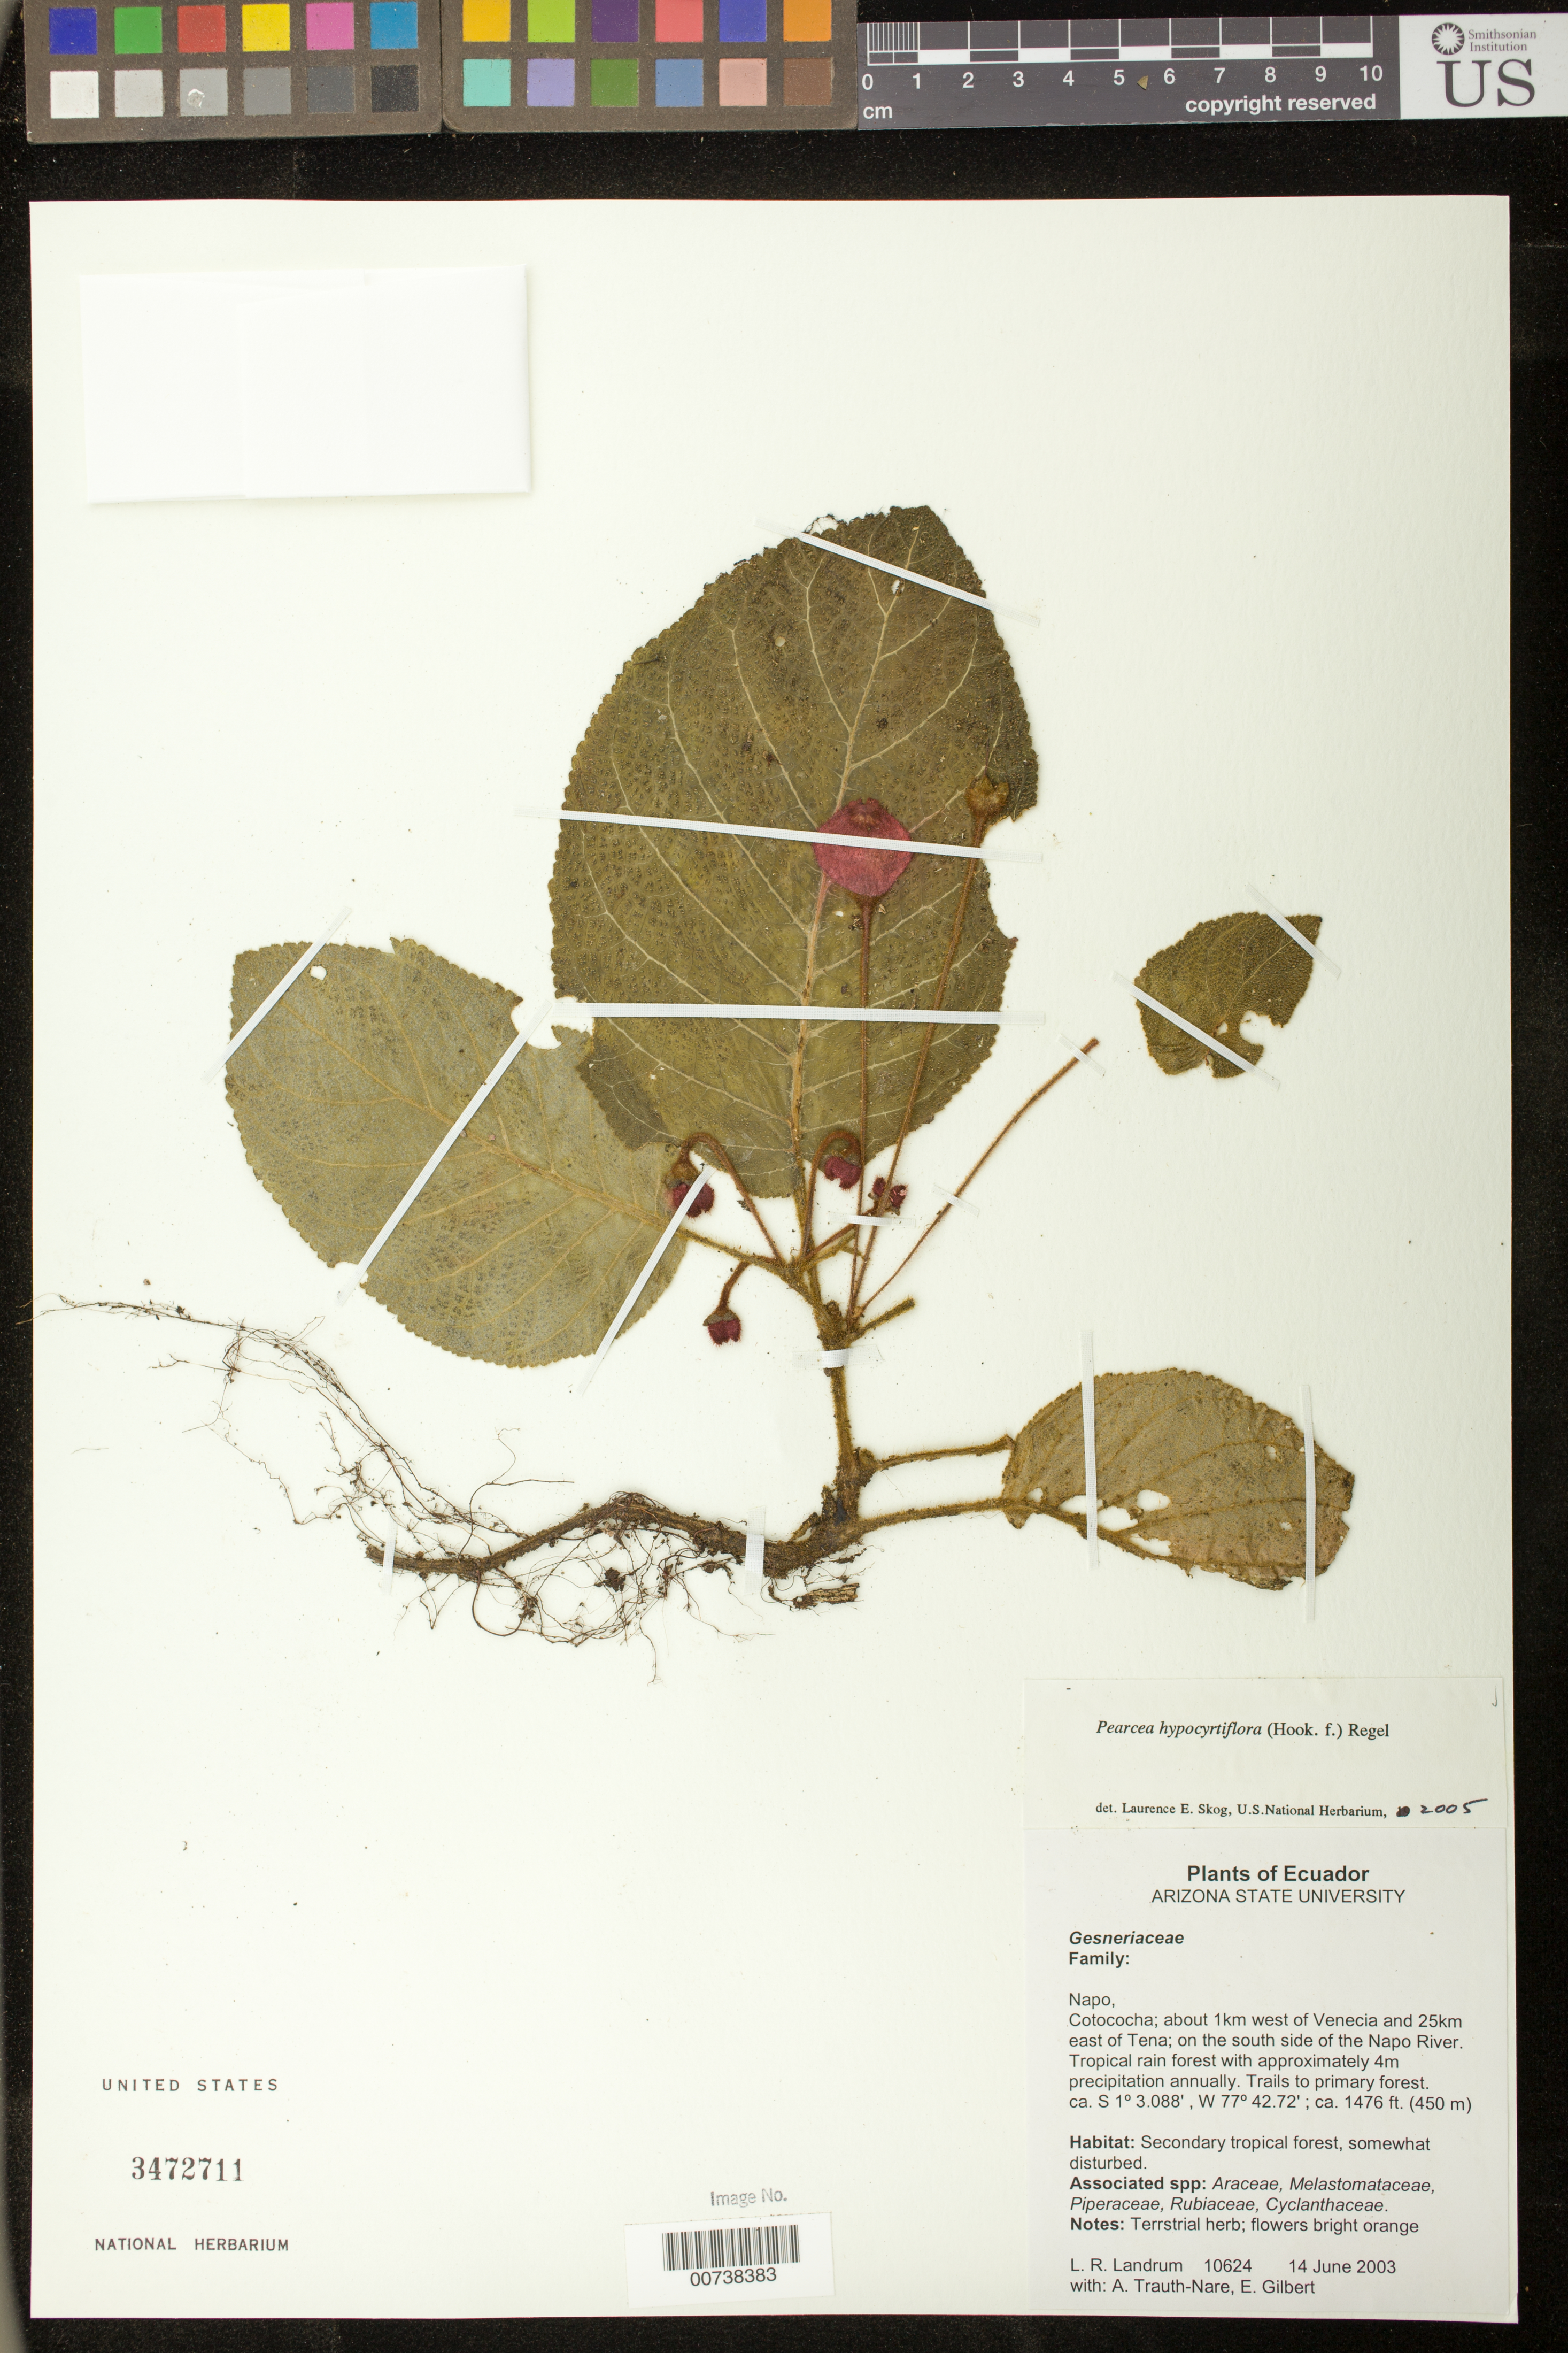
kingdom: Plantae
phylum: Tracheophyta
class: Magnoliopsida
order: Lamiales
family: Gesneriaceae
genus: Pearcea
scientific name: Pearcea hypocyrtiflora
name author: (Hook. f.) Regel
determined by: Skog, Laurence E.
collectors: L. R. Landrum, A. Trauth-Nare & E. Gilbert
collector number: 10624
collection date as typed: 14 Jun 2003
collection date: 2003-06-14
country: Ecuador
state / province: Napo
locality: Napo, Cotococha; about 1 km west of Venecia and 25 km east of Tena; on the south side of the Napo River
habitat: Tropical rain forest with approximately 4 m precipitation annually, trails to primary forest; secondary tropical forest, somewhat disturbed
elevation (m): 450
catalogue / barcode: US 3472711